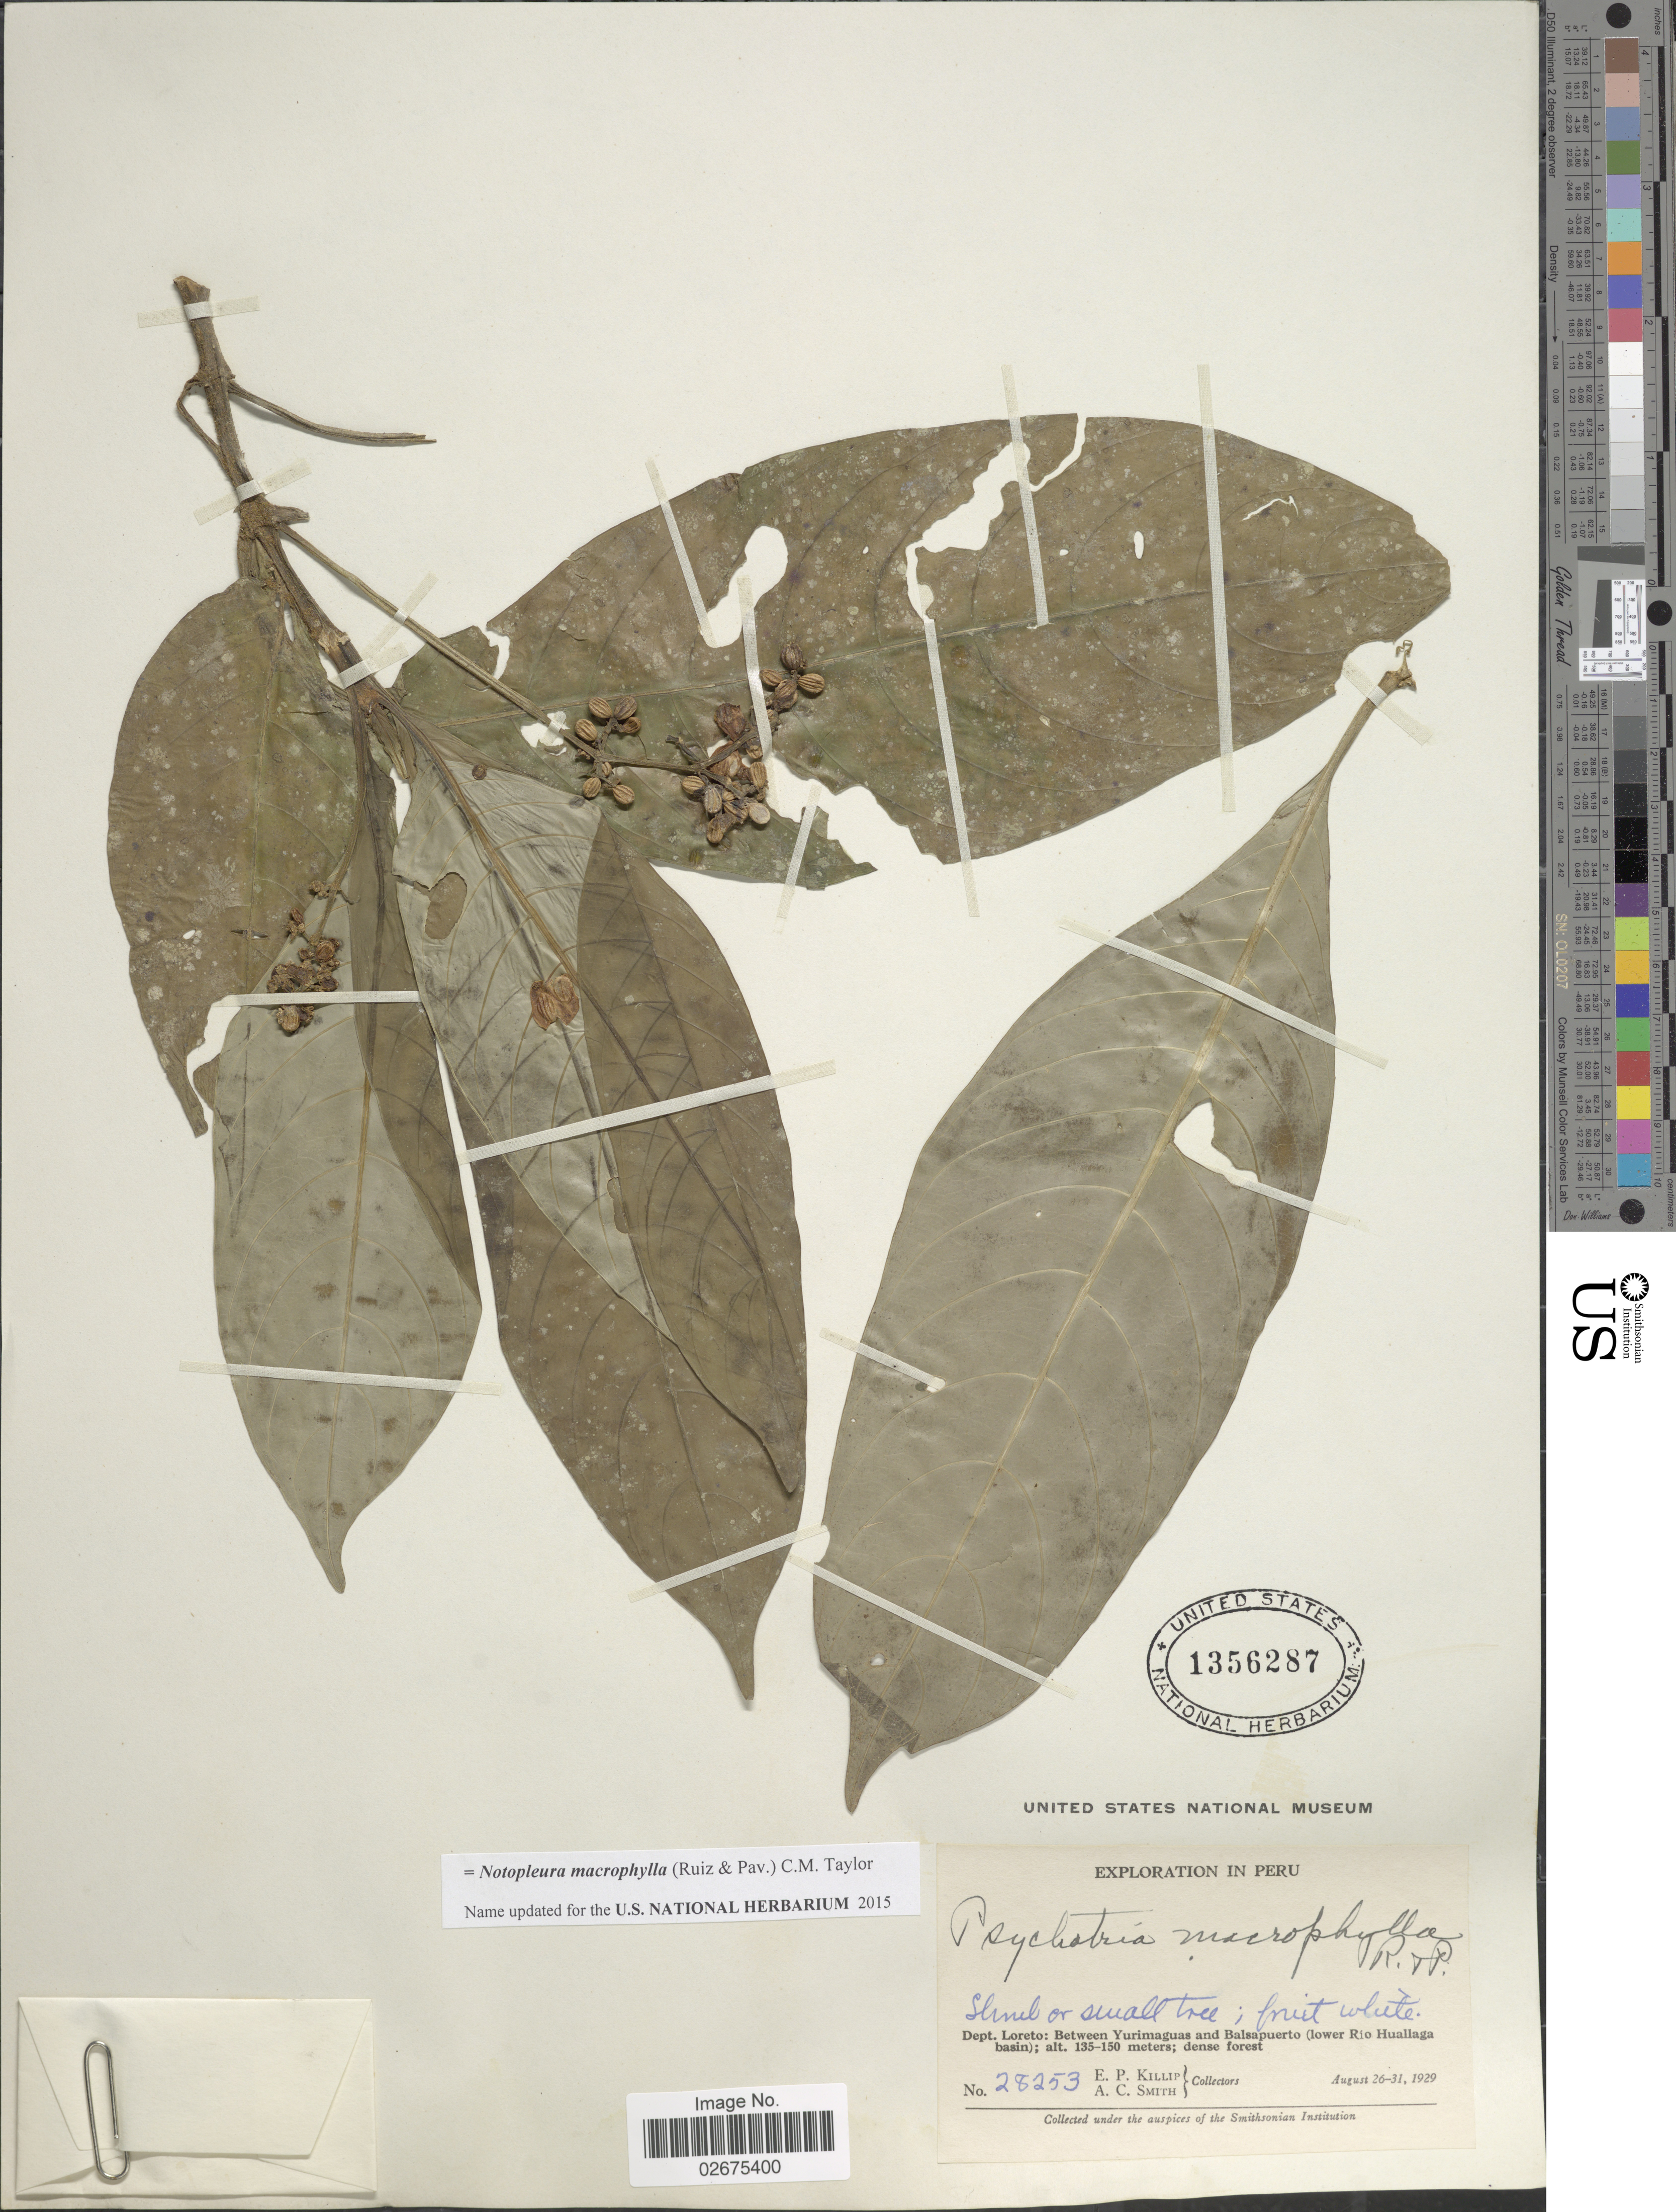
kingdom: Plantae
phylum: Tracheophyta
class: Magnoliopsida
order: Gentianales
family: Rubiaceae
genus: Notopleura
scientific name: Notopleura macrophylla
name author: (Ruiz & Pav.) C.M. Taylor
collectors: E. P. Killip & A. C. Smith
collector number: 28253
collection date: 1929-08-26/1929-08-31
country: Peru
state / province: Loreto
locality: Dept. Loreto: Between Yurimaguas and Balsapeurto (lower Rio Huallaga basin); dense forest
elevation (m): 135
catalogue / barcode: US 1356287